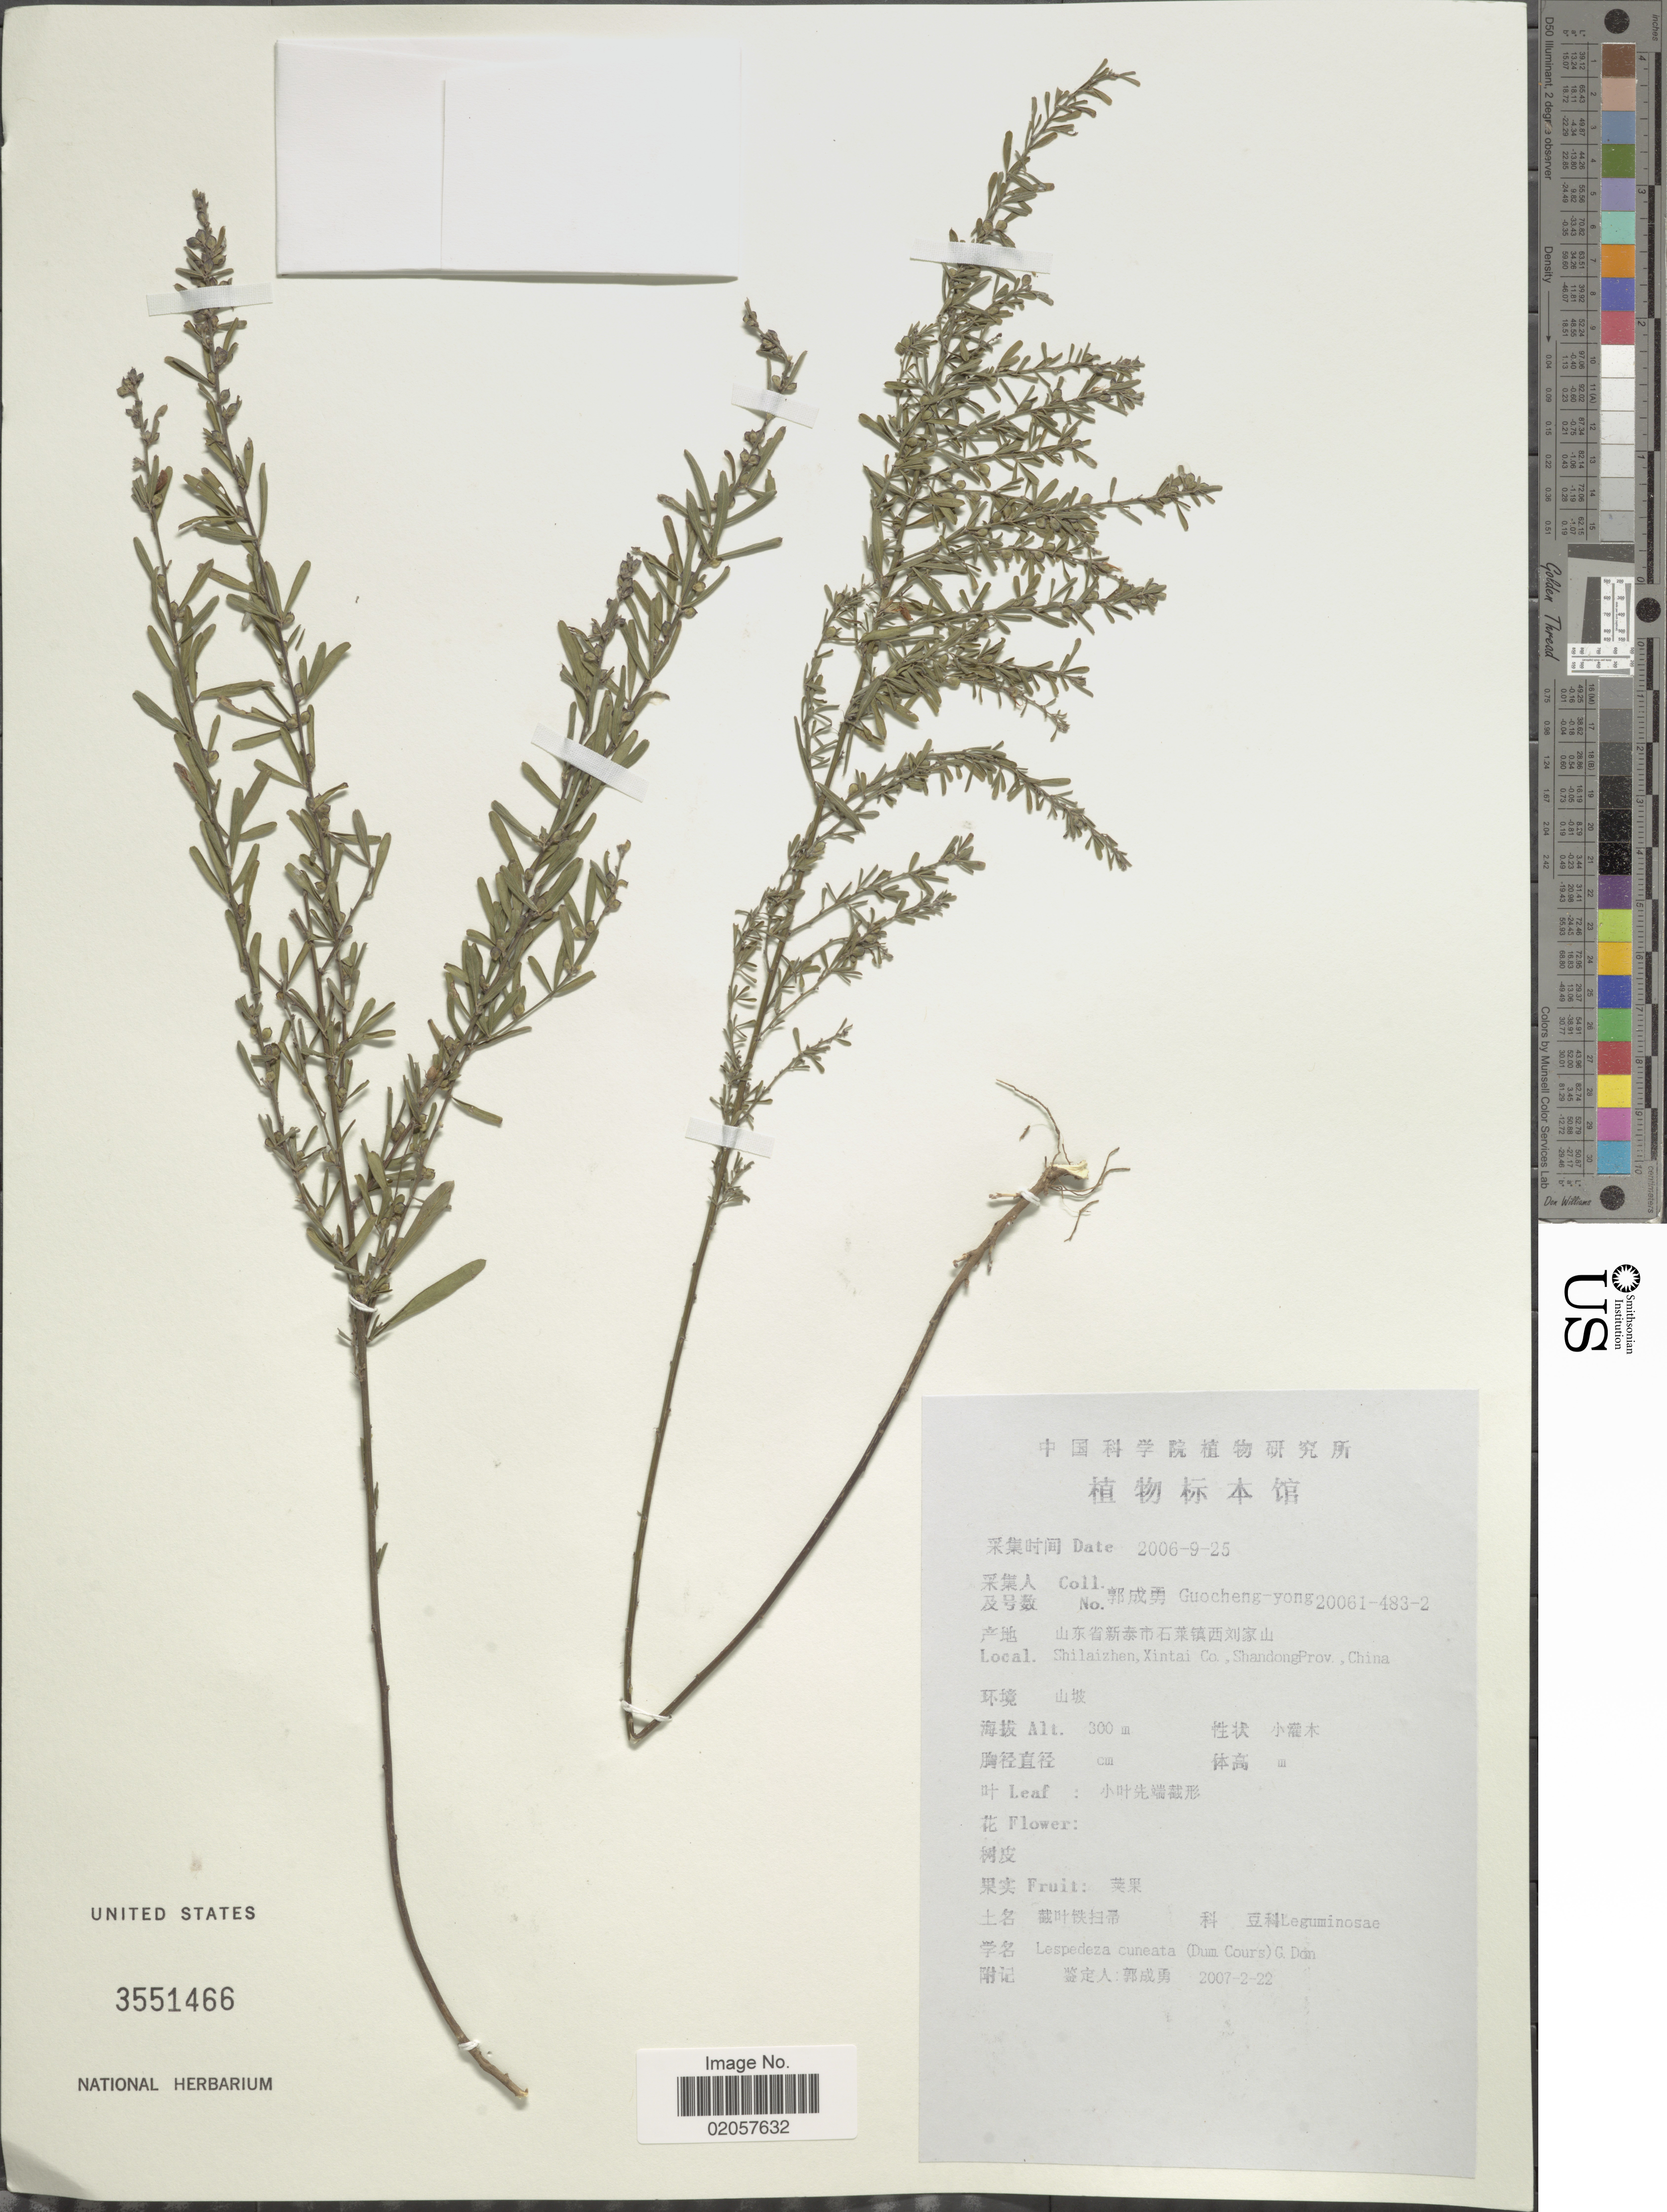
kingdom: Plantae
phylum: Tracheophyta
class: Magnoliopsida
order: Fabales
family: Fabaceae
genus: Lespedeza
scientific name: Lespedeza cuneata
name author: (Dum. Cours.) G. Don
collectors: Guo cheng-yong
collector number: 20061-483-2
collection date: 2006-09-25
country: China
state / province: Shandong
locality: Shilaizhen, Xintai Co.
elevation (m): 300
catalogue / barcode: US 3551466